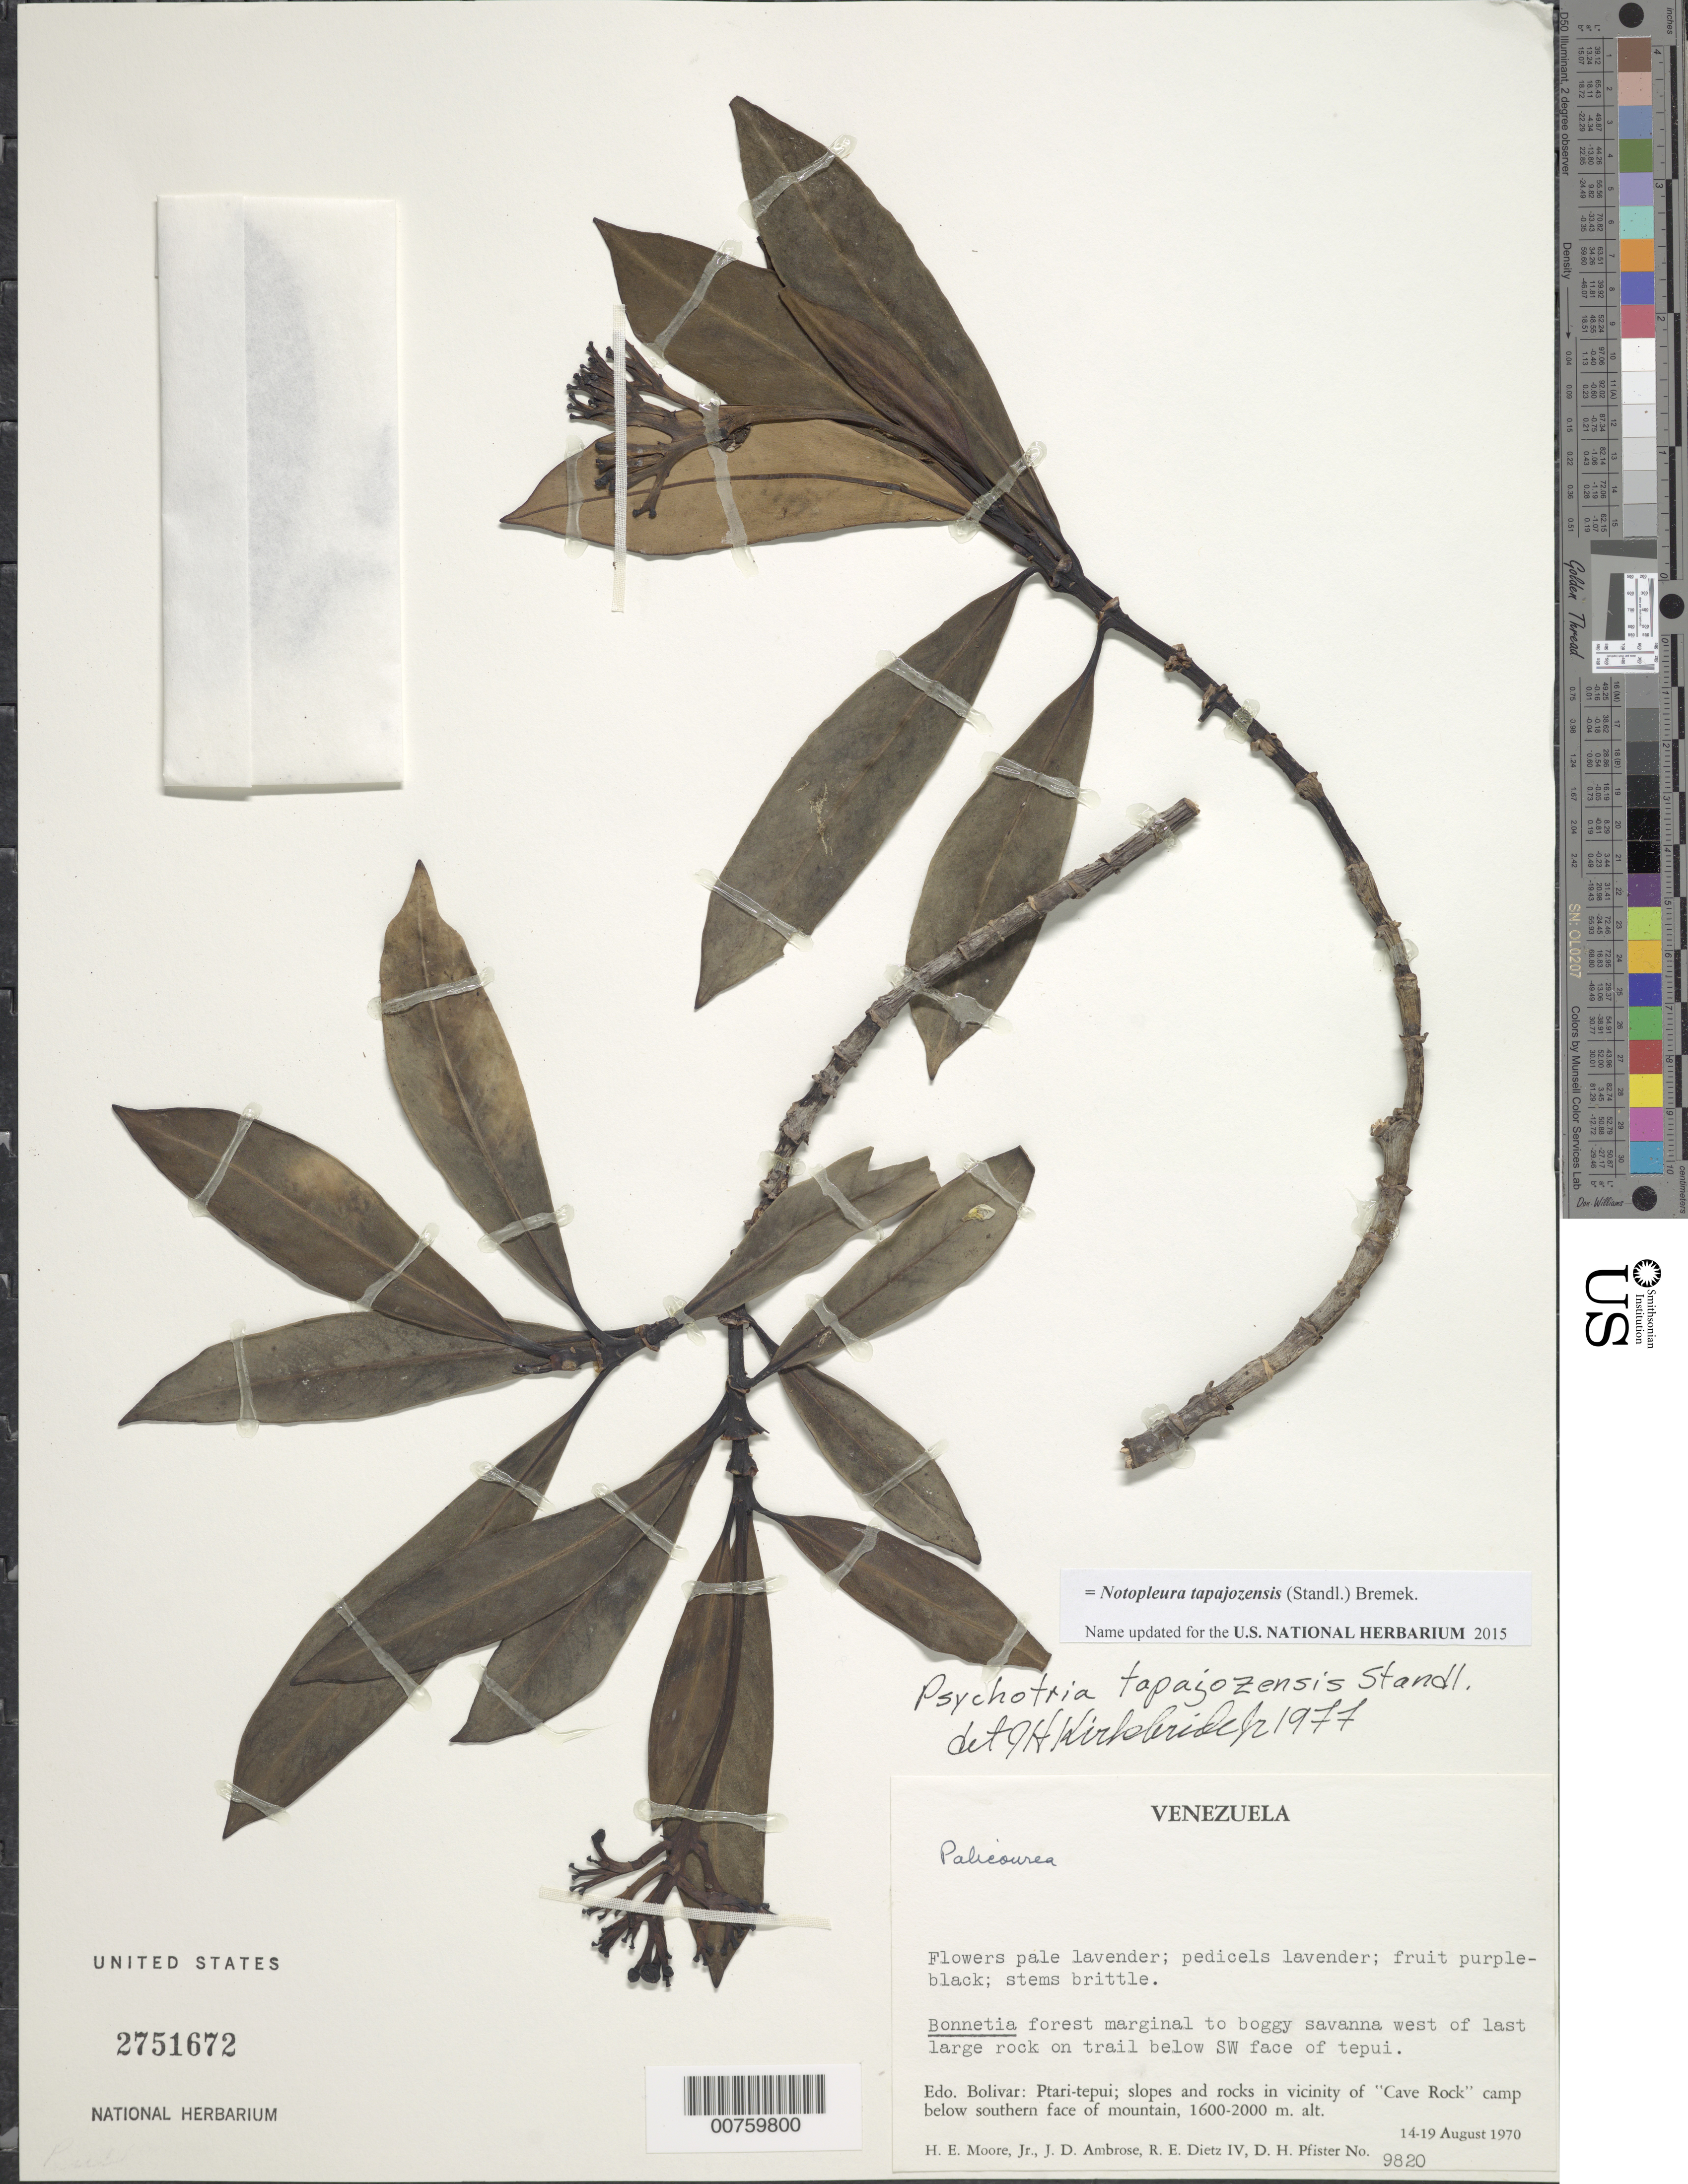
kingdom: Plantae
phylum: Tracheophyta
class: Magnoliopsida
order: Gentianales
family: Rubiaceae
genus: Psychotria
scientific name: Psychotria tapajozensis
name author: Standl.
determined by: Kirkbride, J. H.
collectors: H. E. Moore, J. D. Ambrose, R. Dietz & D. H. Pfister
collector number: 9820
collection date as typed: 14-Aug-70 to 19-Aug-70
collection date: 1970-08-14/1970-08-19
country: Venezuela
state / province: Bolívar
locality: Ptari-tepuí, vicinity of "Cave Rock" camp below southern face of mountain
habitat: Bonnetia forest marginal to boggy savanna west of last large rock on trail below SW face of tepui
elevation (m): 1600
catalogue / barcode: US 2751672